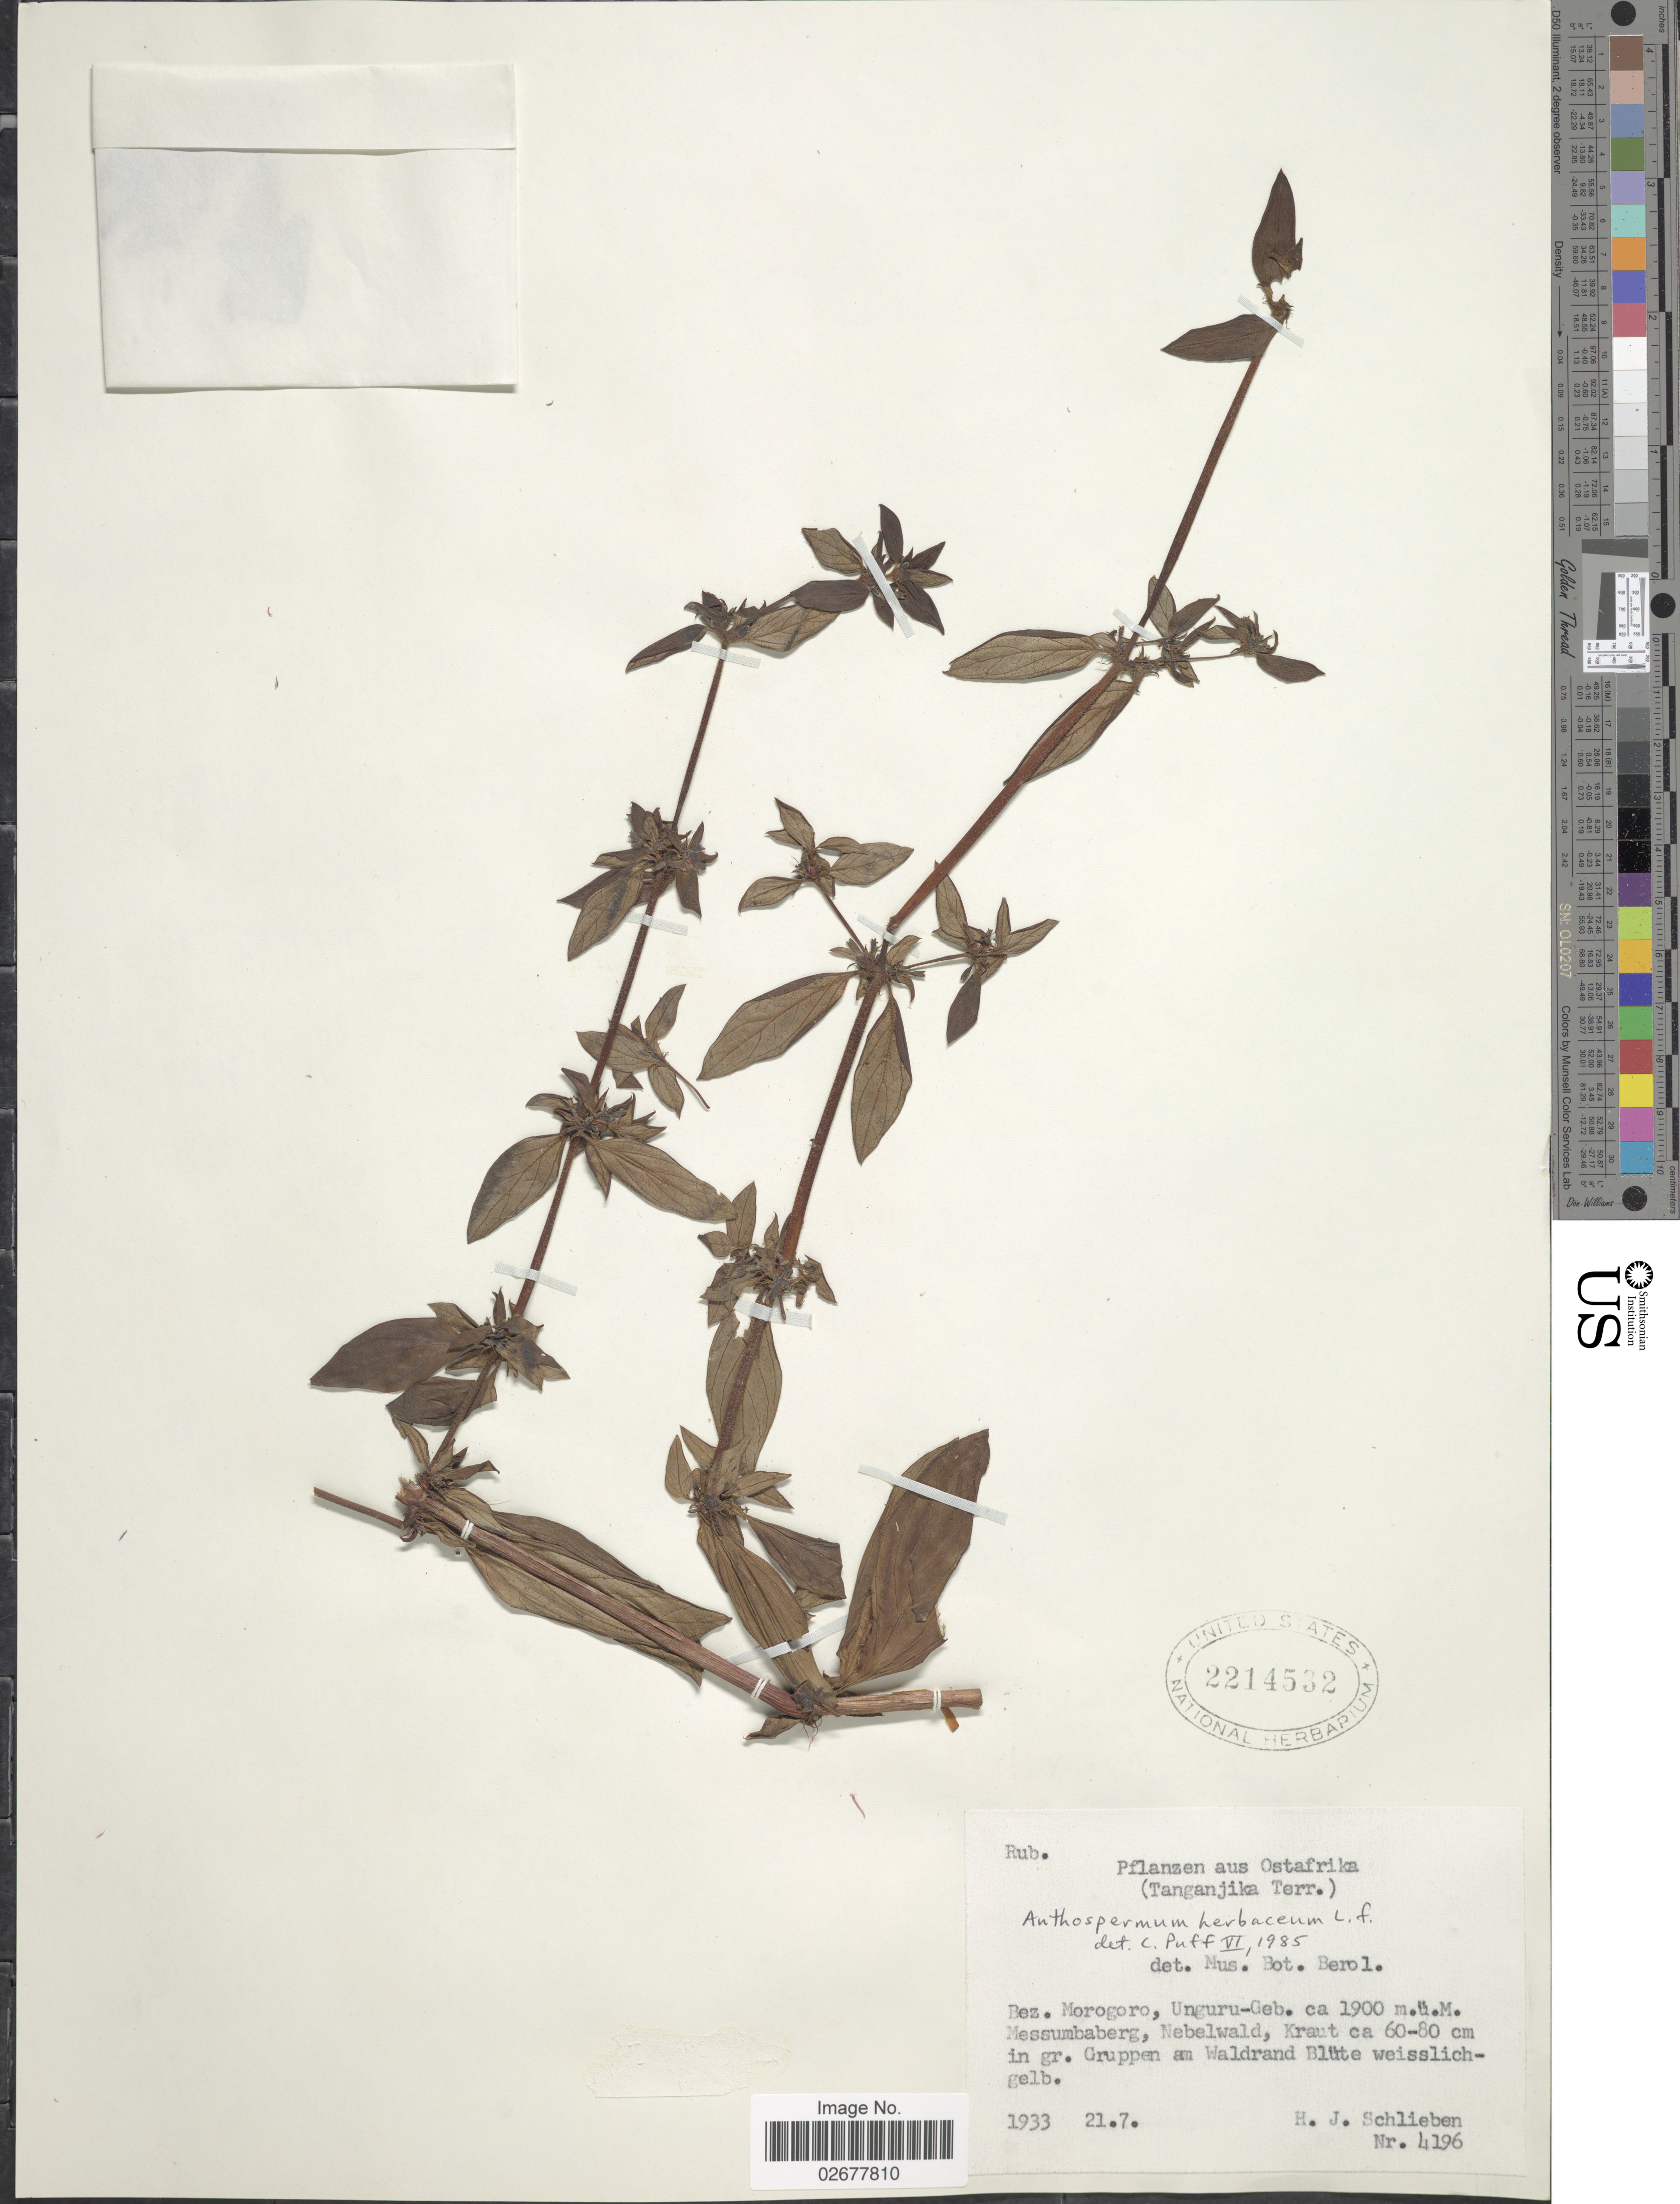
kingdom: Plantae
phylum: Tracheophyta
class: Magnoliopsida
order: Gentianales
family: Rubiaceae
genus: Anthospermum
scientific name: Anthospermum herbaceum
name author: L. f.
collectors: H. J. Schlieben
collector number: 4196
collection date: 1933-07-21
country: Tanzania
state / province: Morogoro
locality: Ostafrika. (Tanganjika Terr.) Bez. Morogoro, Unguru-Geb.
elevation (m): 1900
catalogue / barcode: US 2214532